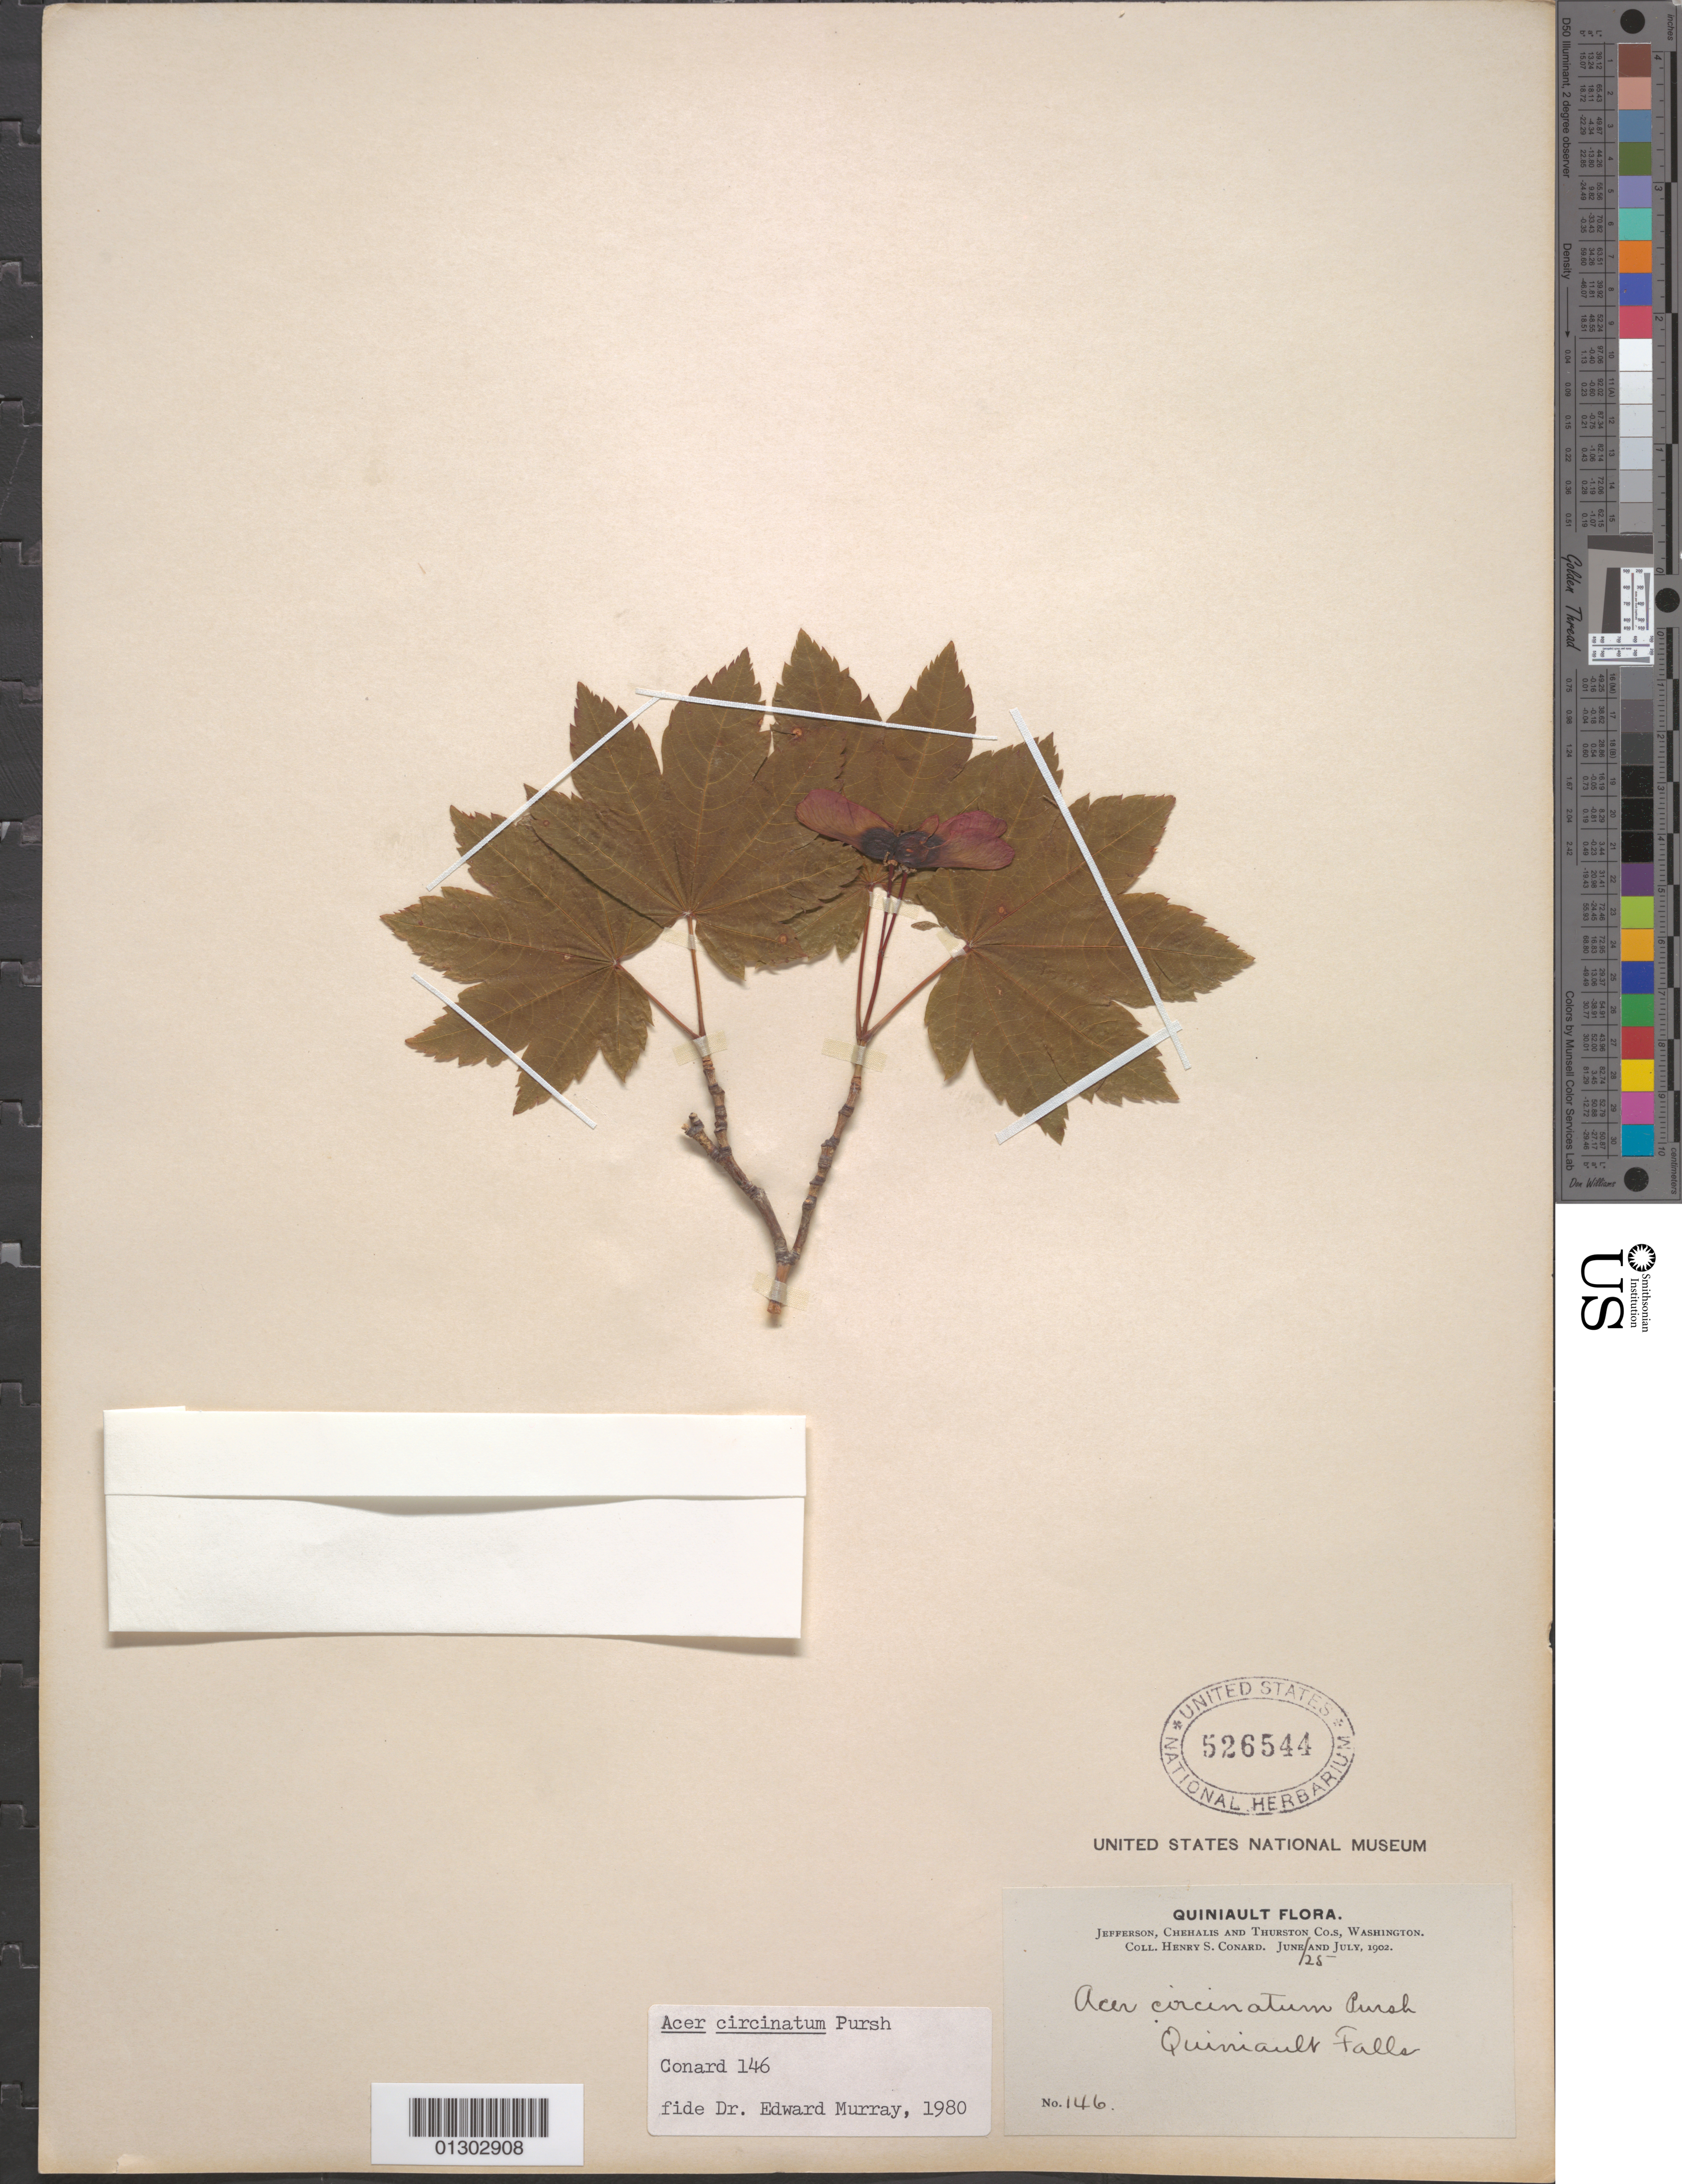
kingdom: Plantae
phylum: Tracheophyta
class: Magnoliopsida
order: Sapindales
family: Sapindaceae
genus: Acer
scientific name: Acer circinatum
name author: Pursh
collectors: H. S. Conard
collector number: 146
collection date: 1902-06-25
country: United States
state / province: Washington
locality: Quiniault Falls.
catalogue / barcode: US 526544